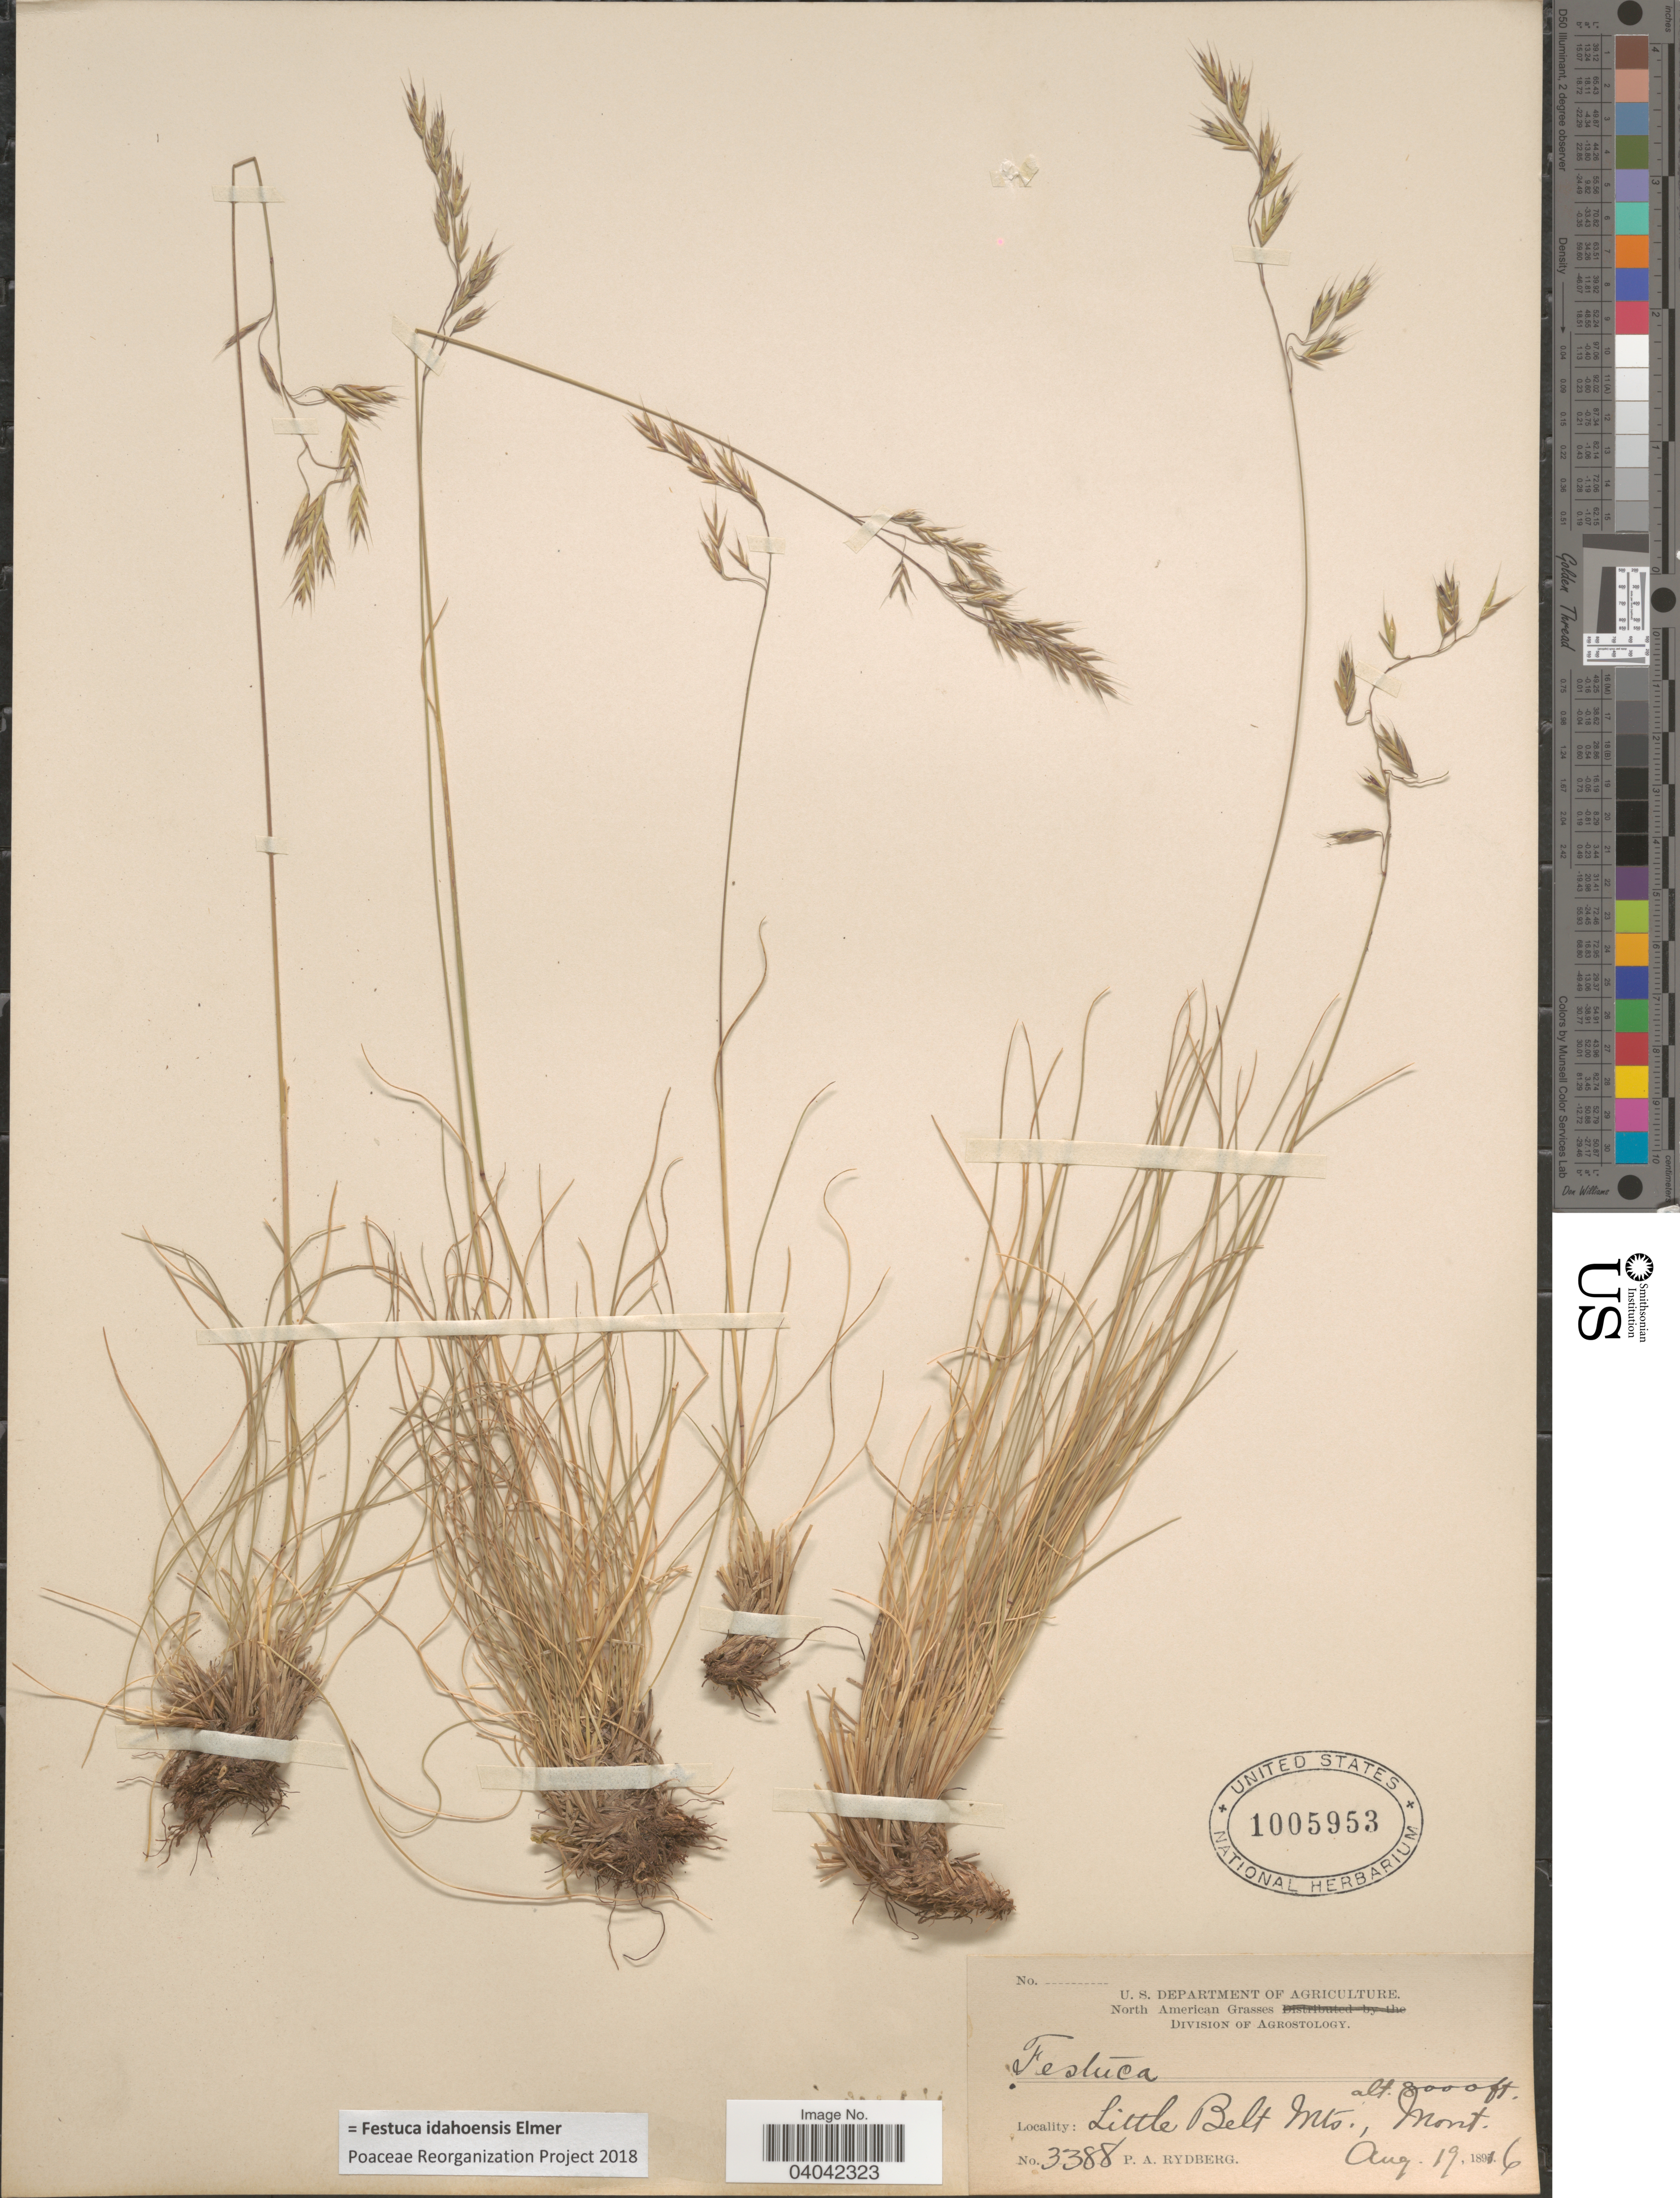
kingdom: Plantae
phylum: Tracheophyta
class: Liliopsida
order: Poales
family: Poaceae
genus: Festuca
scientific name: Festuca idahoensis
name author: Elmer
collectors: P. A. Rydberg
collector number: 3388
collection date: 1816-08-19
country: United States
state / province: Montana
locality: Little Belt Mts.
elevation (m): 2438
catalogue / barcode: US 1005953